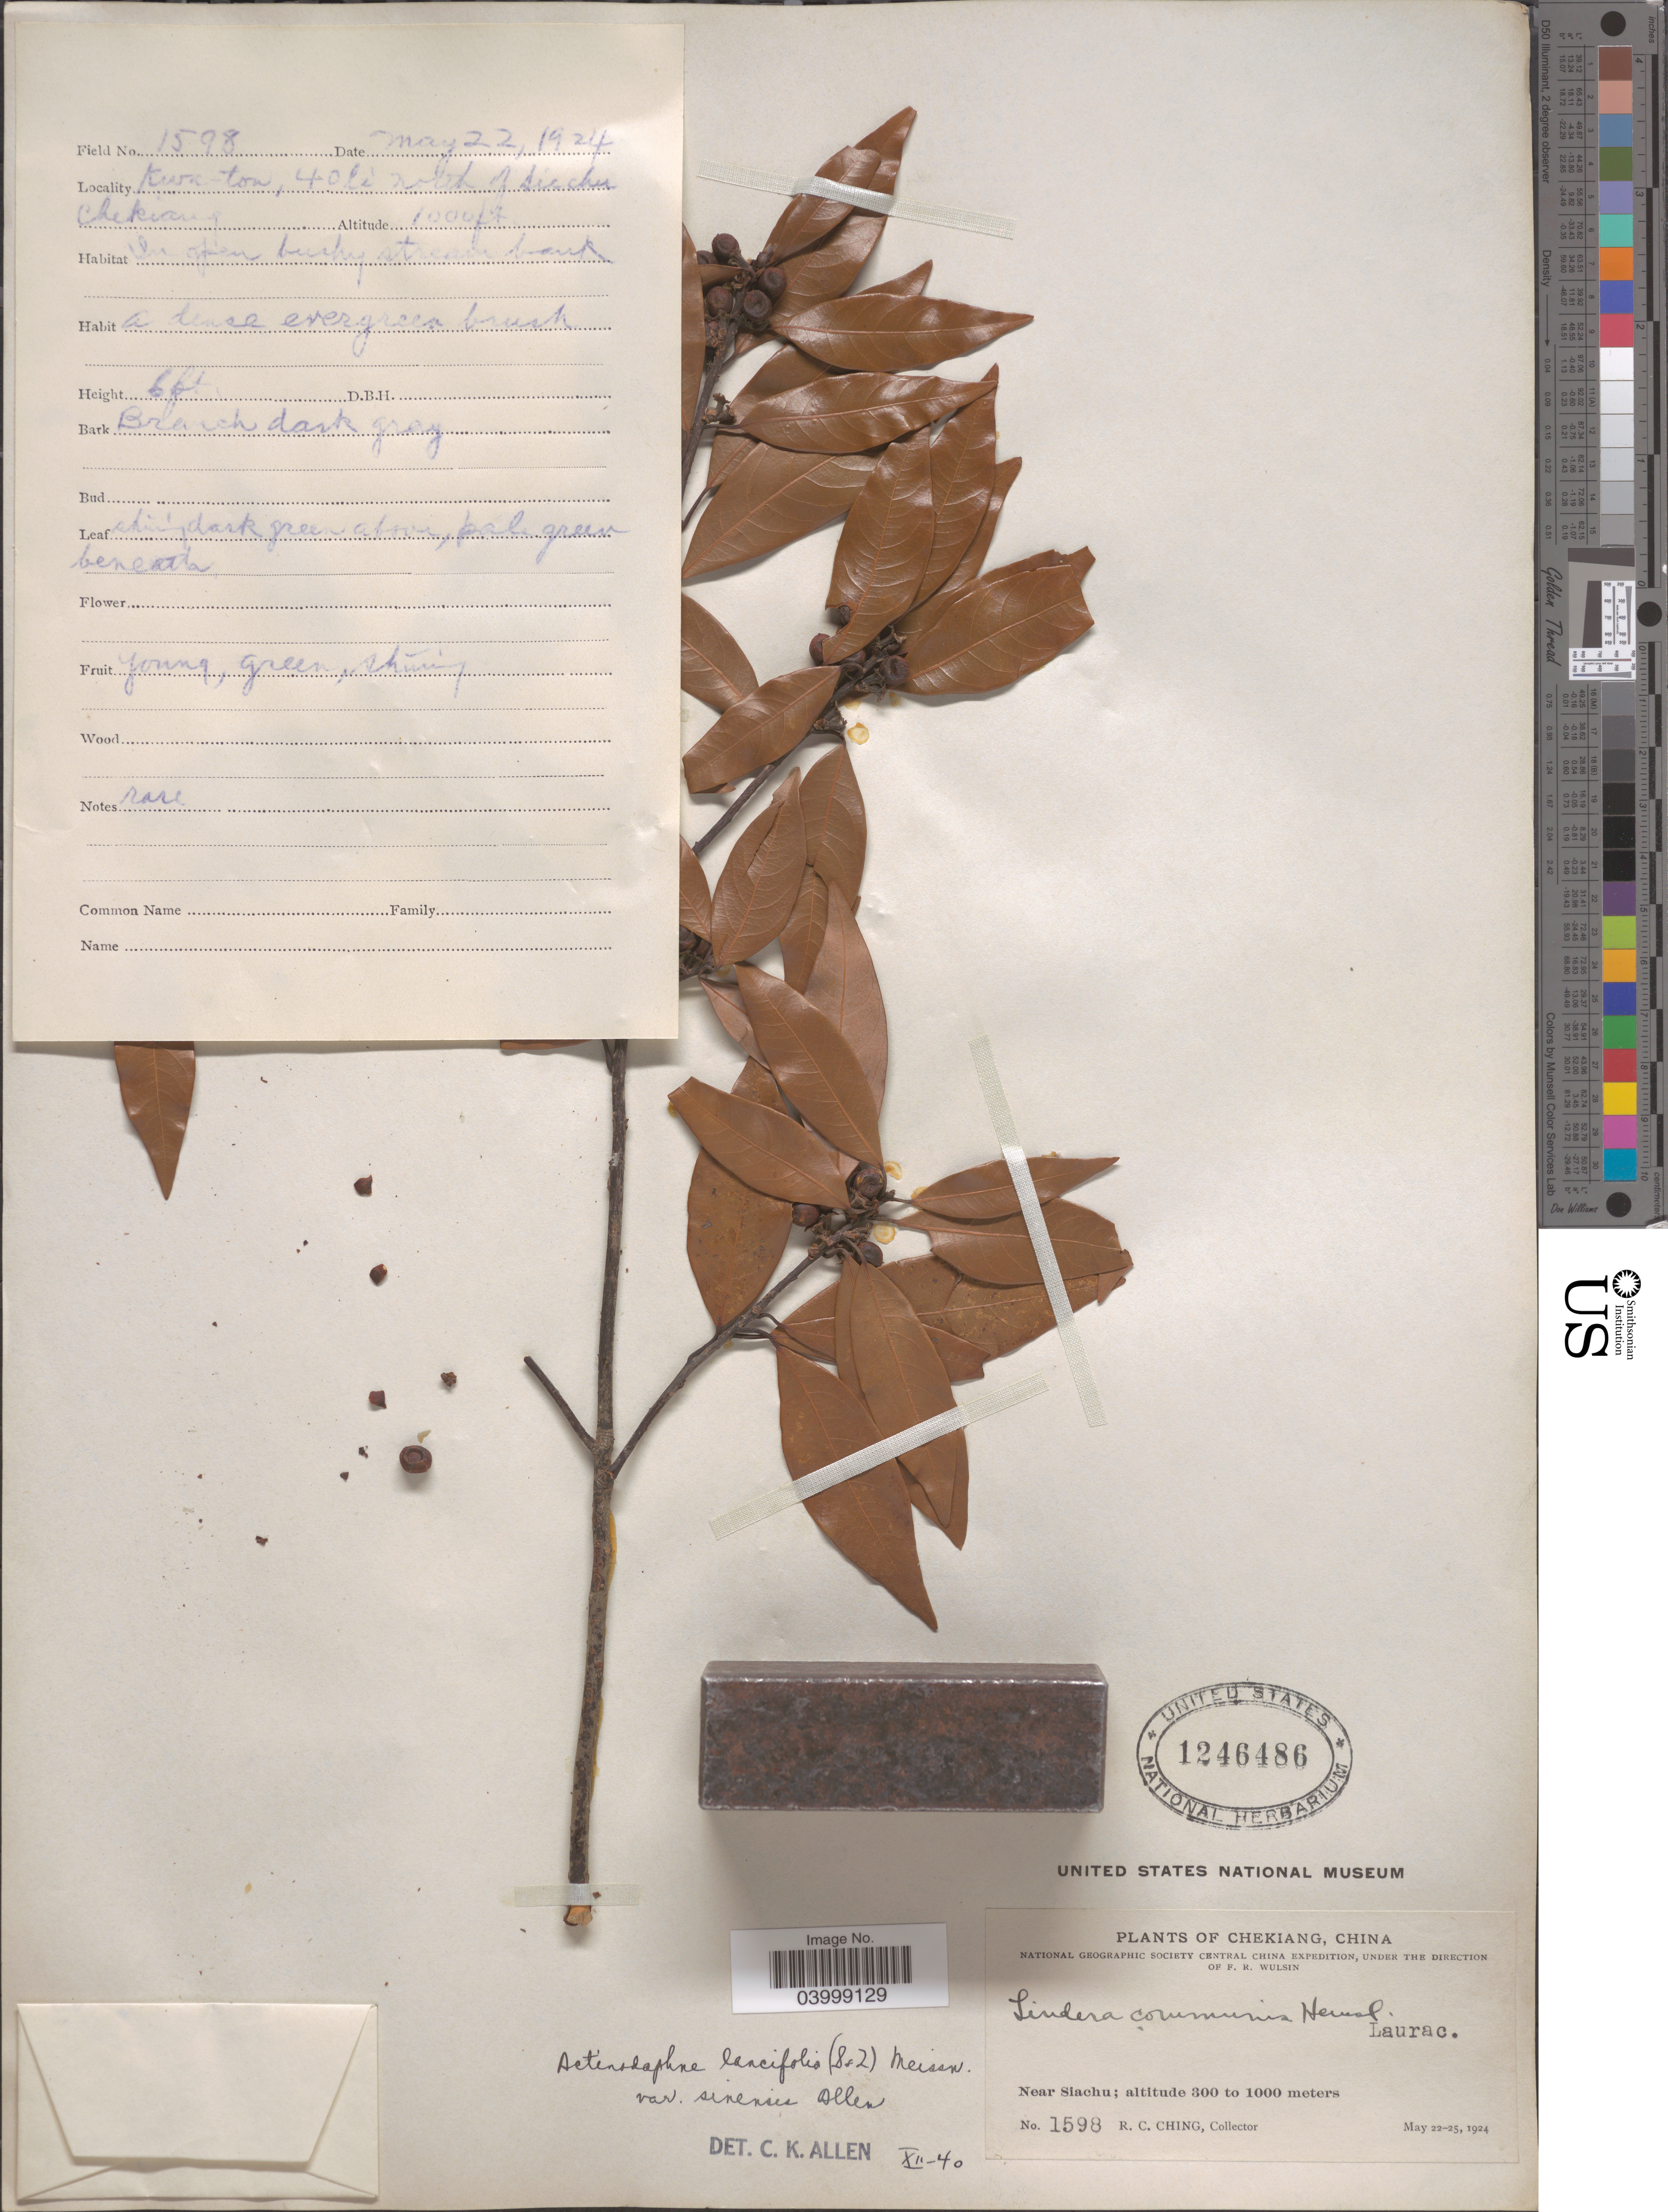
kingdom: Plantae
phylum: Tracheophyta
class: Magnoliopsida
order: Laurales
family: Lauraceae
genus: Actinodaphne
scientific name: Actinodaphne lancifolia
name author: (Blume) Meisn.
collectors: R. C. Ching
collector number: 1598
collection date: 1924-05-22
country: China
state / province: Zhejiang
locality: Chekiang. Near Siachu. Kwa-ton, 40 li noorth of Siachu.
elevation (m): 305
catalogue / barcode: US 1246486